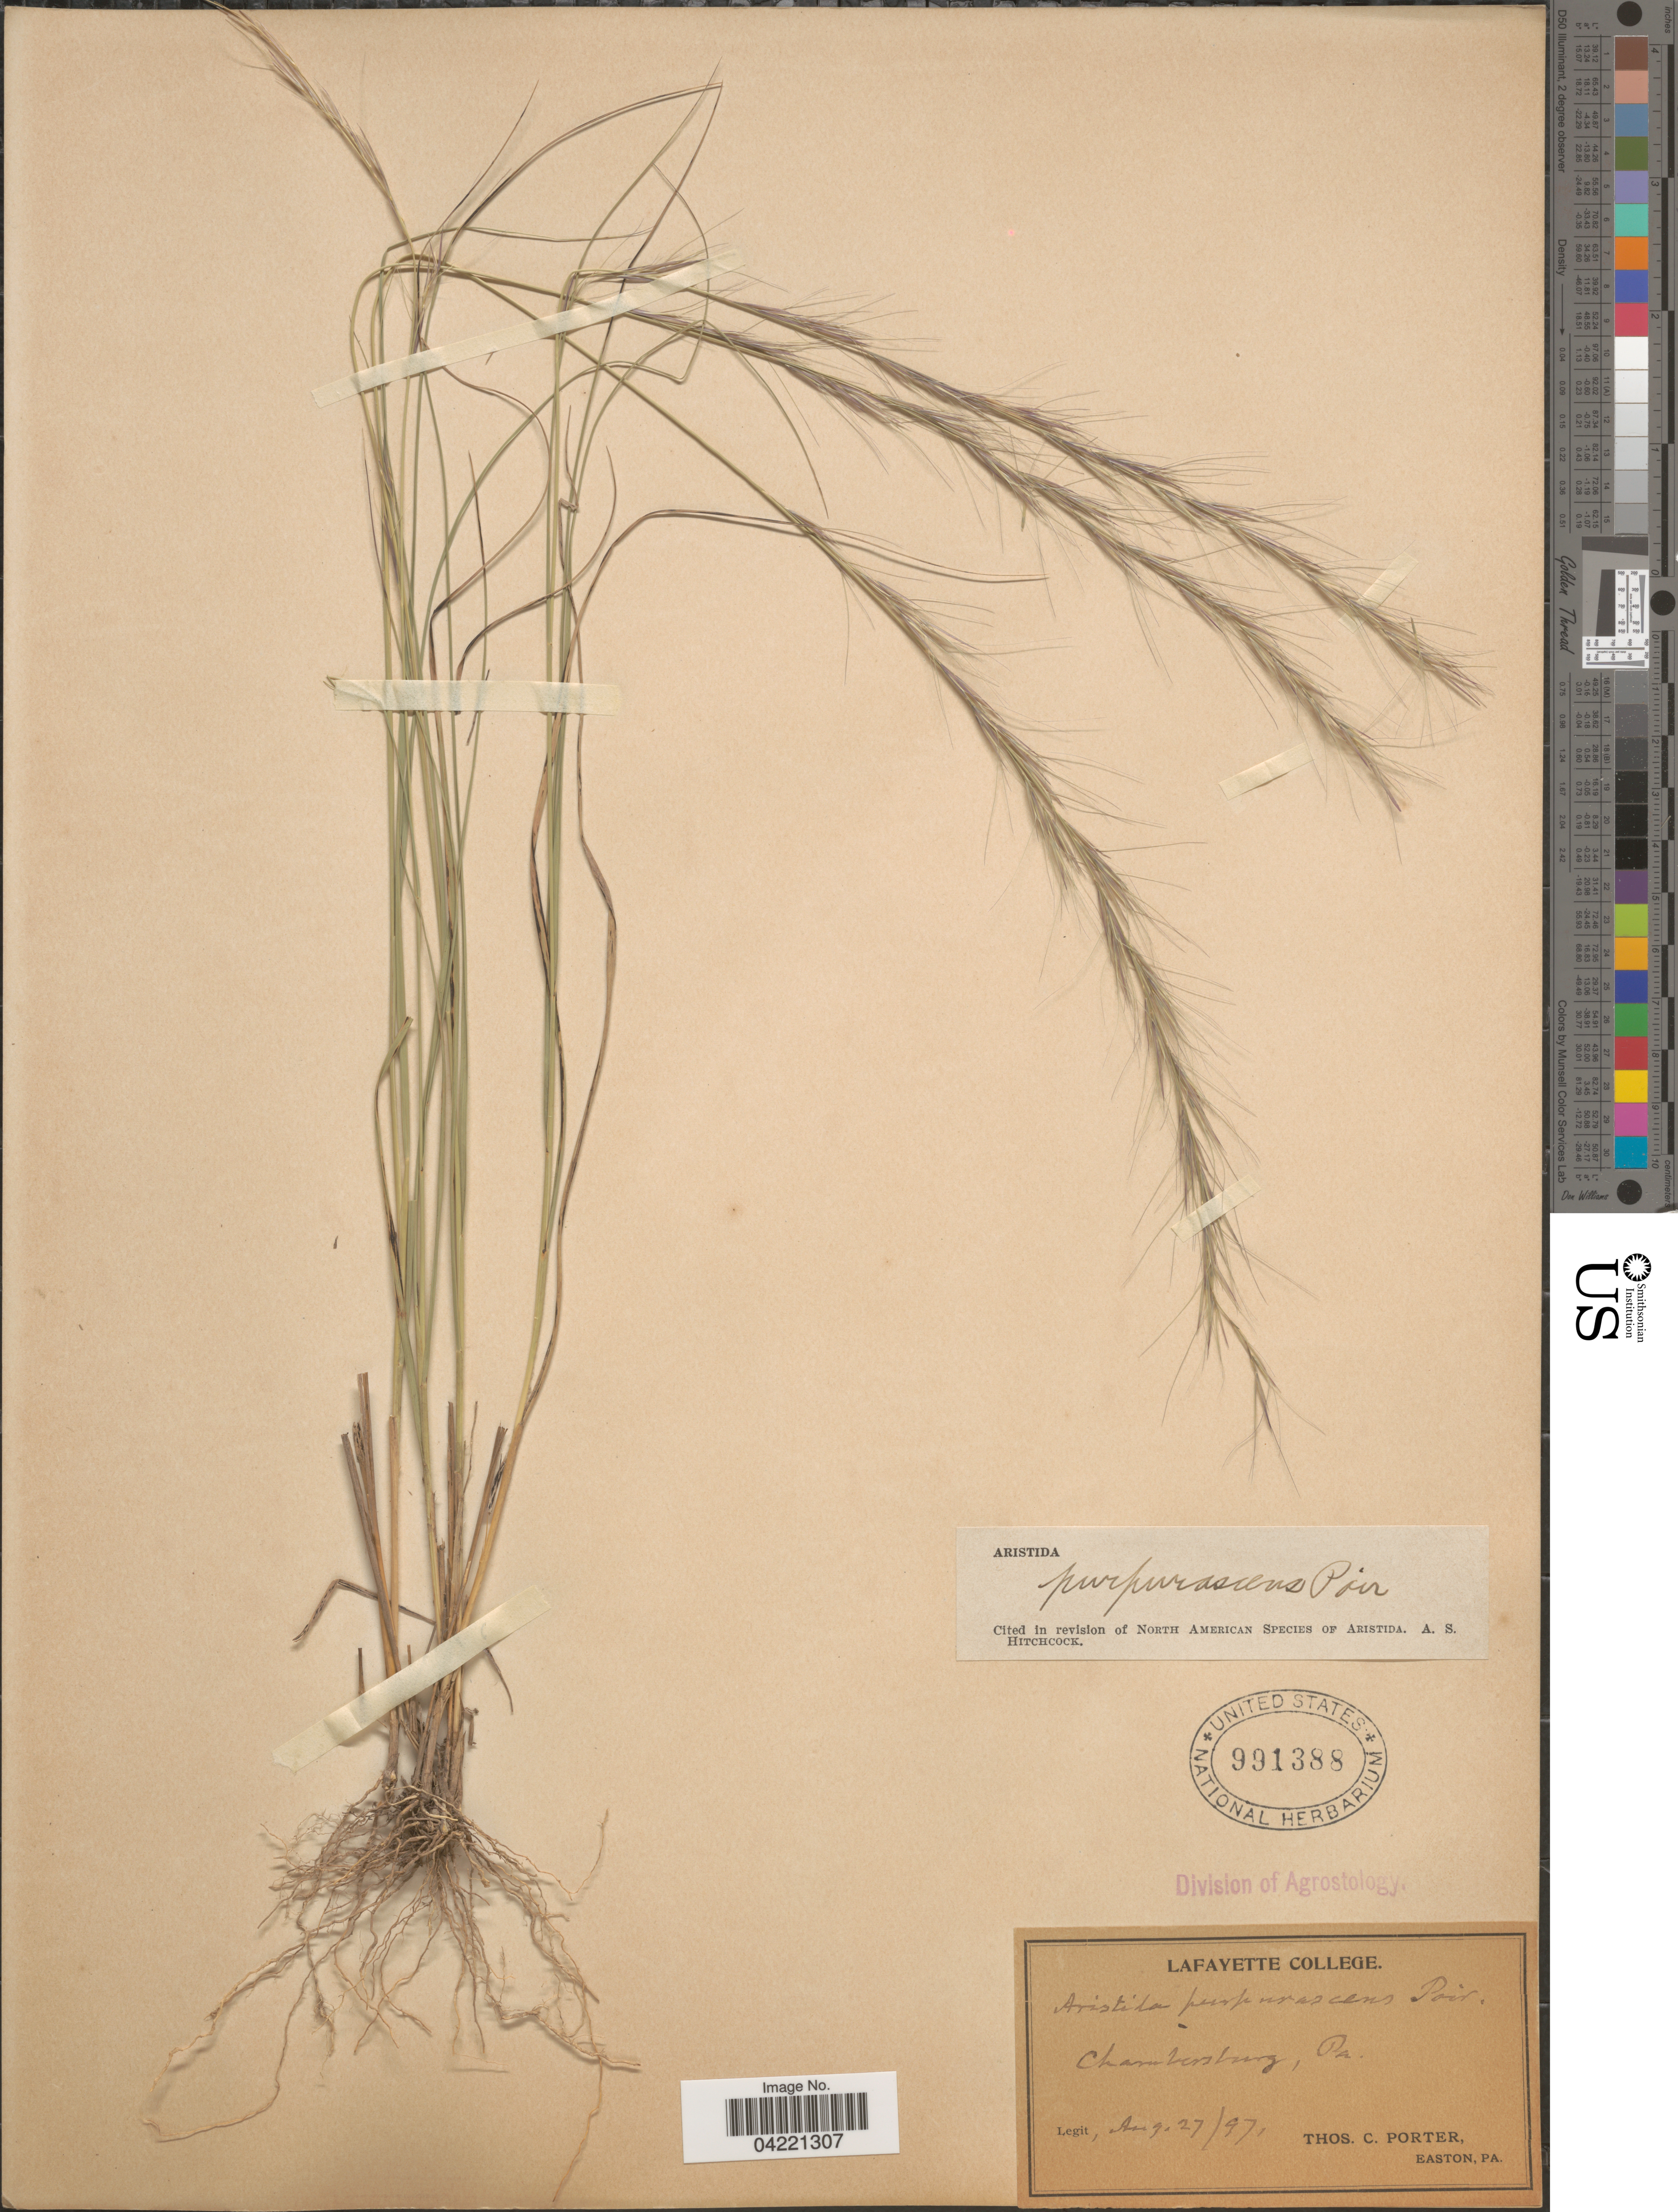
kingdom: Plantae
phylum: Tracheophyta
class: Liliopsida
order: Poales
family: Poaceae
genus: Aristida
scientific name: Aristida purpurascens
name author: Poir.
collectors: T. Porter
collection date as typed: Transcribed d/m/y: 27/8/97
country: United States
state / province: Pennsylvania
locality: Chambersburg.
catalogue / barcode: US 991388